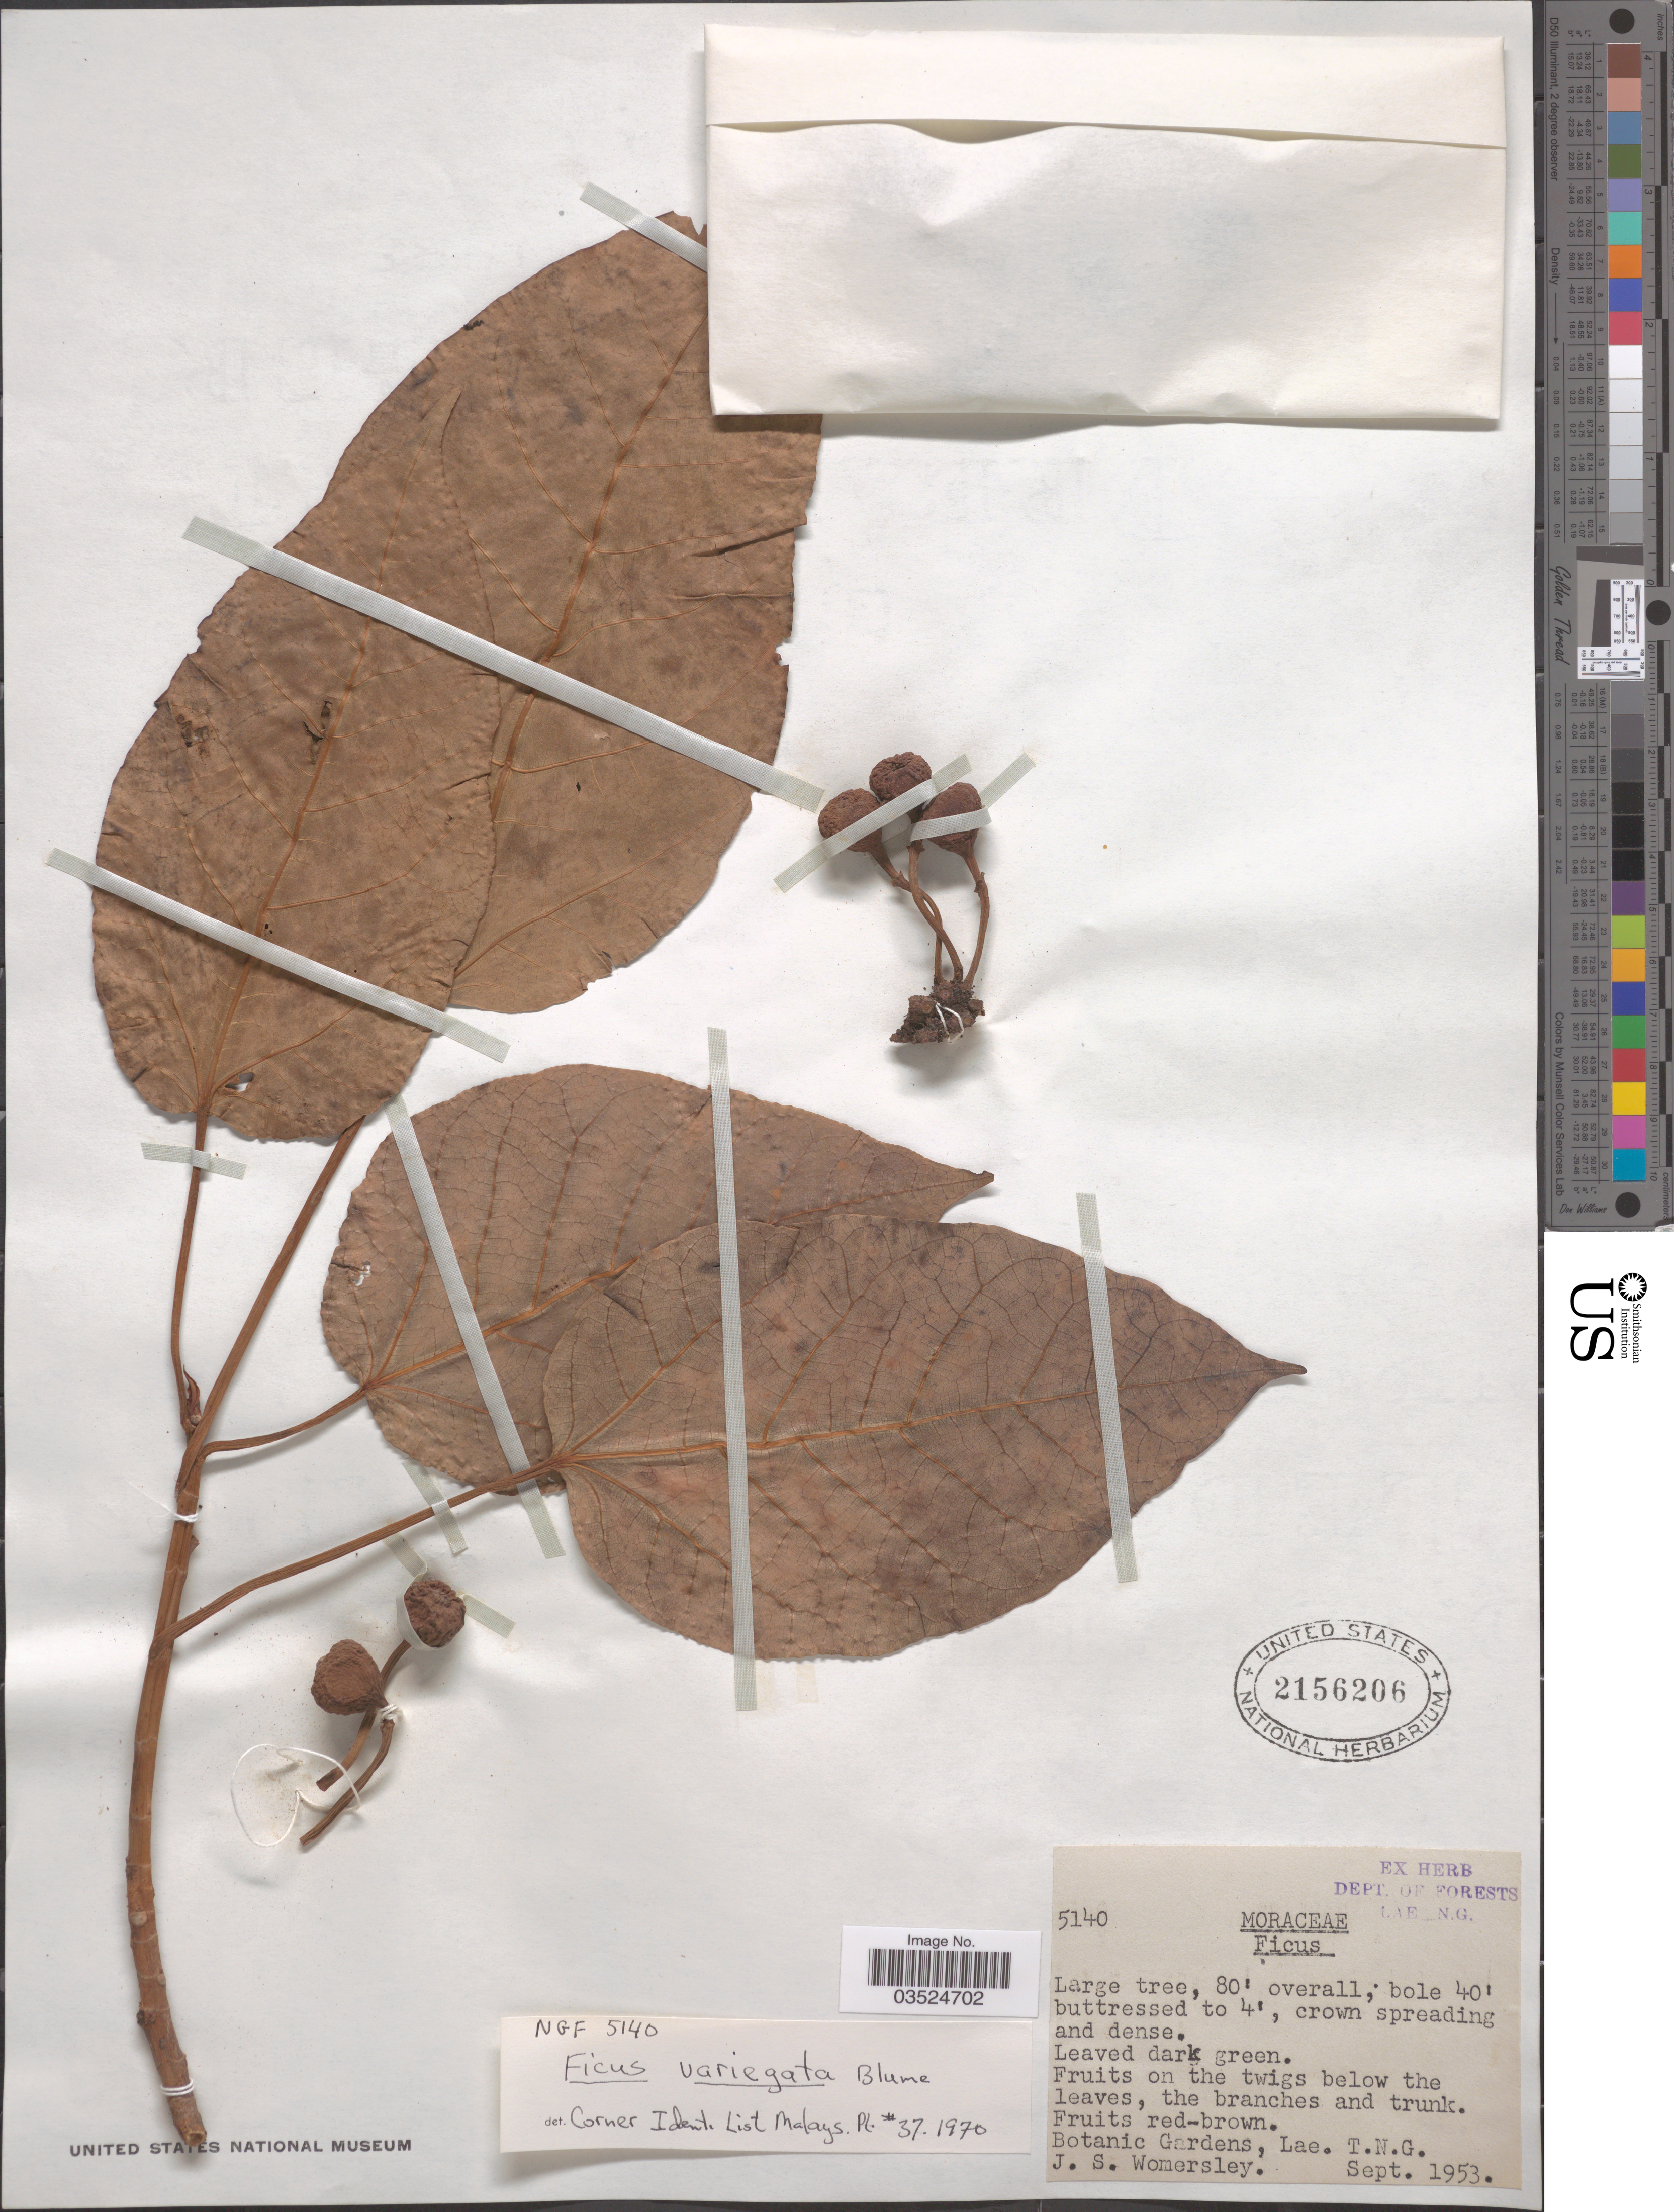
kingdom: Plantae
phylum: Tracheophyta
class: Magnoliopsida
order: Rosales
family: Moraceae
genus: Ficus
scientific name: Ficus variegata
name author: Blume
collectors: J. S. Womersley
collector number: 5140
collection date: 1953-09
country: Papua New Guinea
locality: Botanic Gardens, Lae. T. N. G.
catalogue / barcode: US 2156206